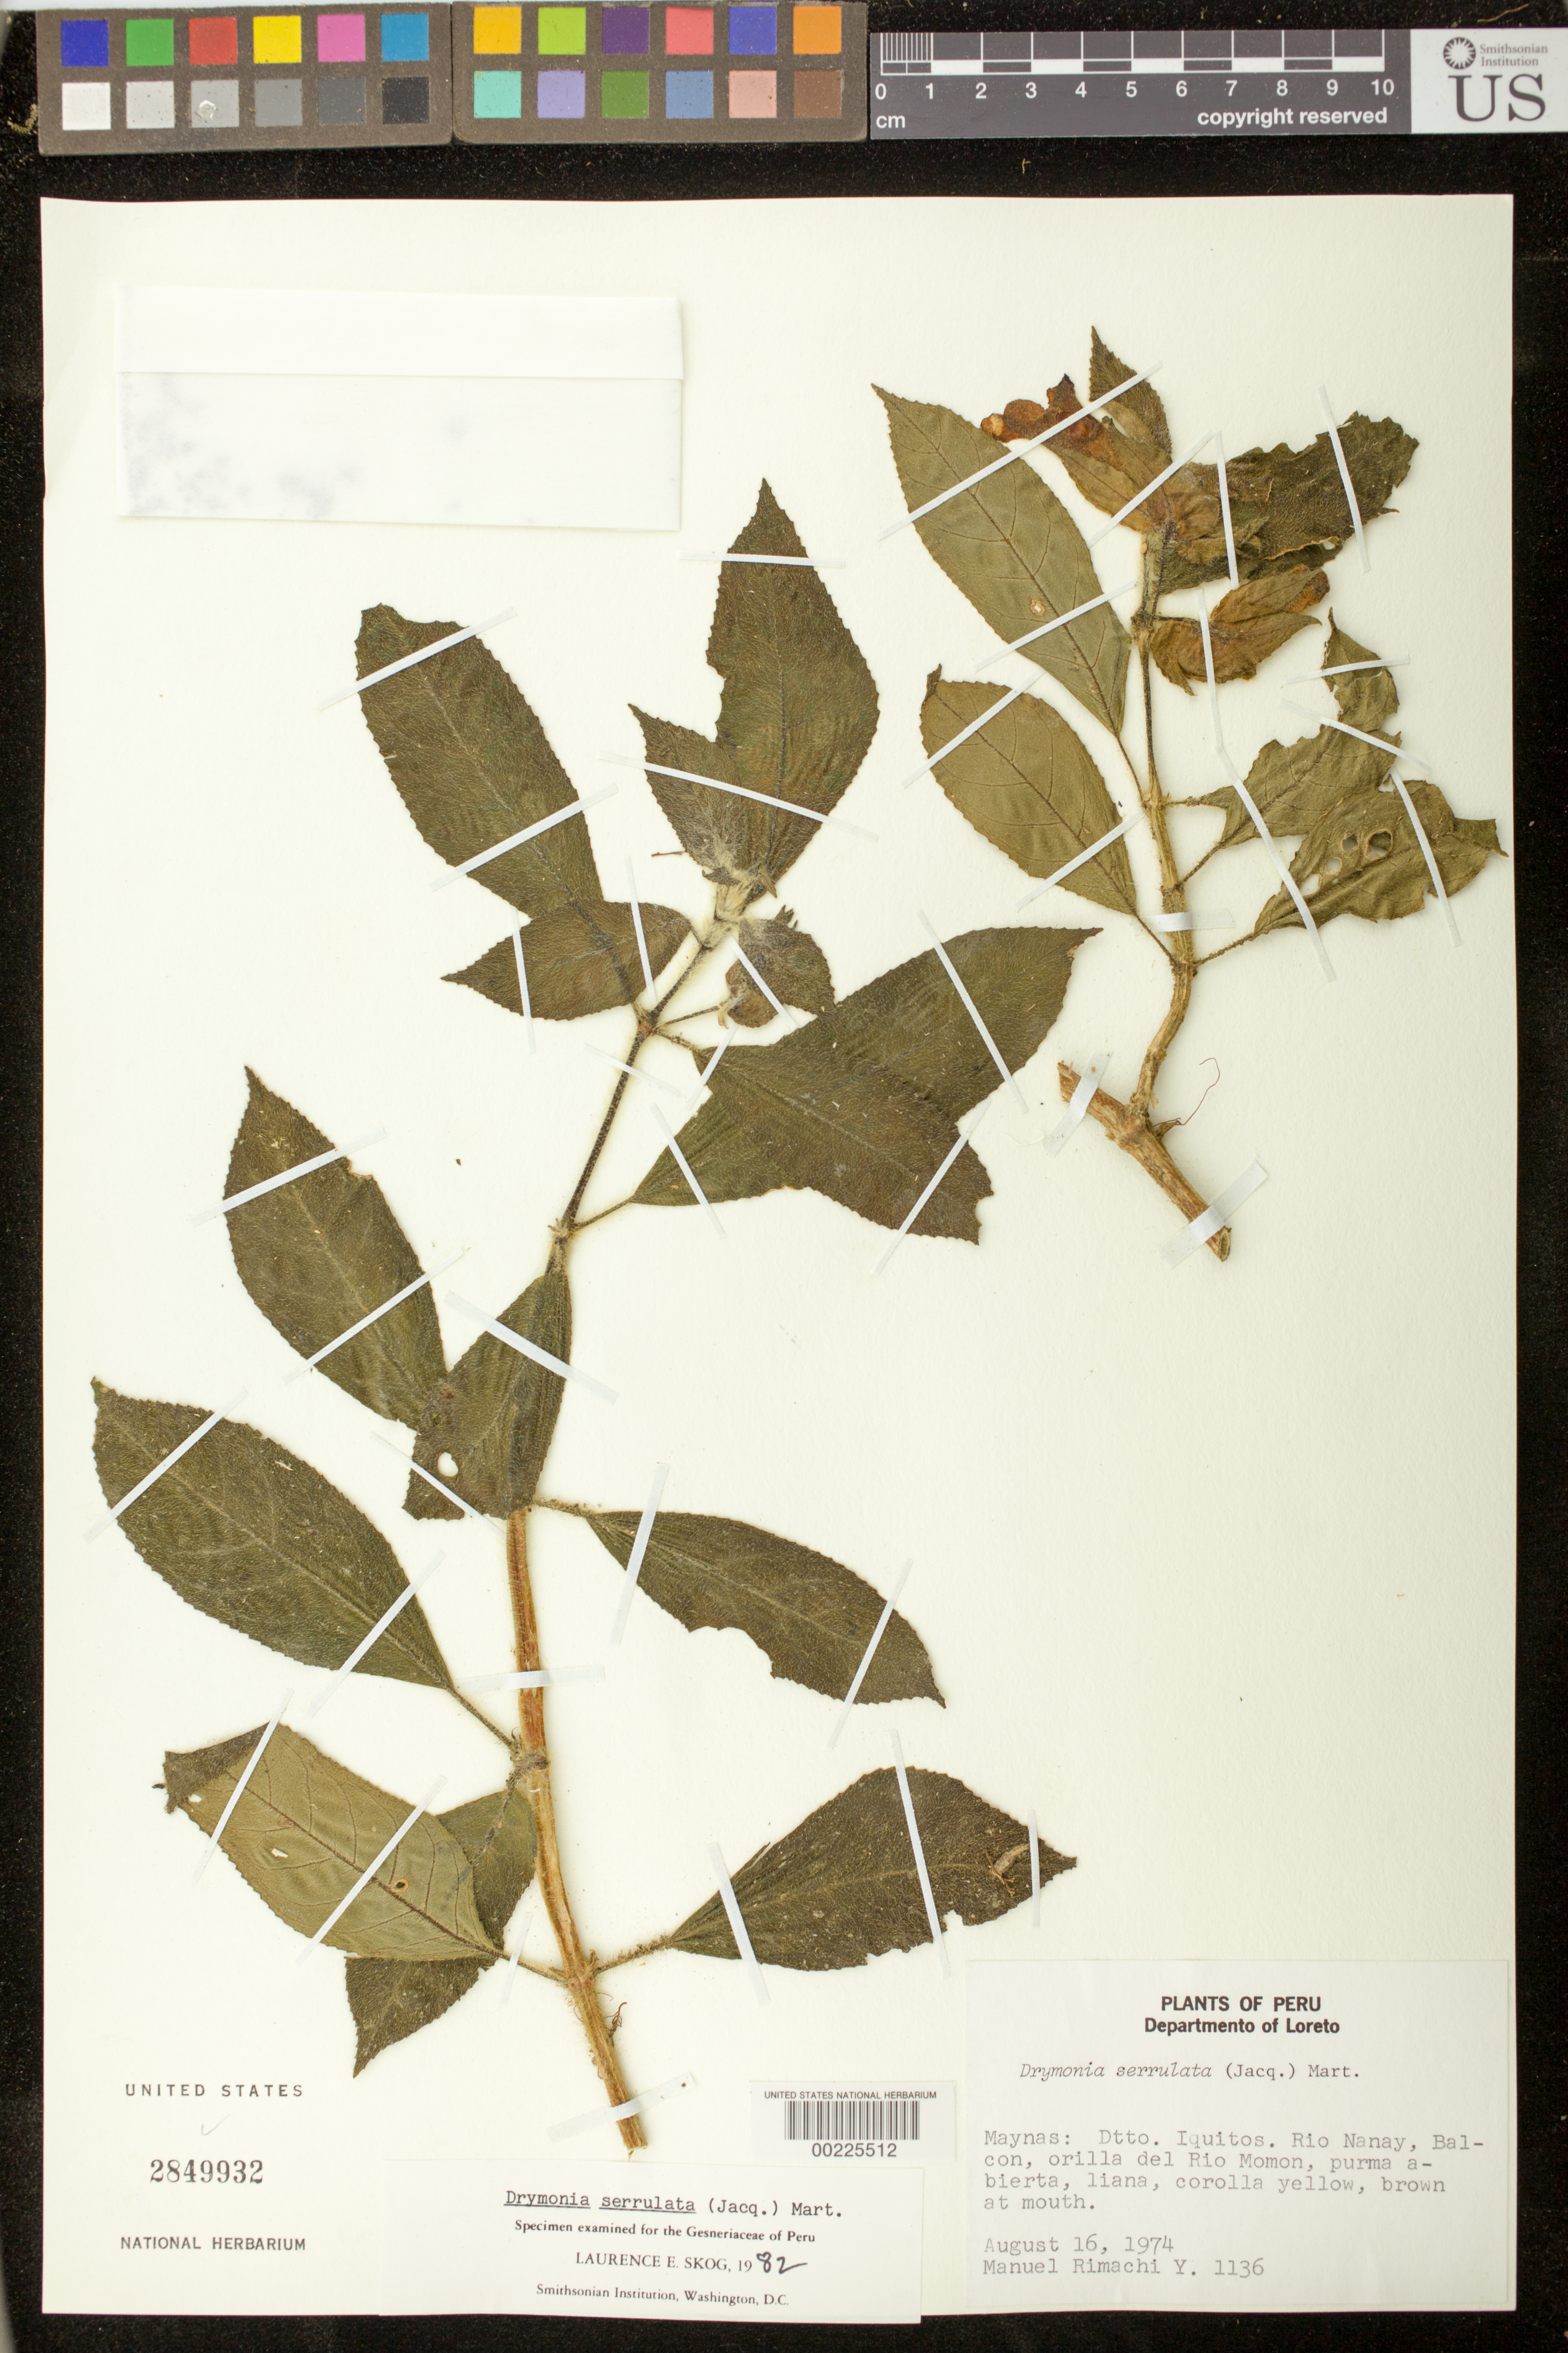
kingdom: Plantae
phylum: Tracheophyta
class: Magnoliopsida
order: Lamiales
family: Gesneriaceae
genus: Drymonia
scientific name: Drymonia serrulata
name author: (Jacq.) Mart.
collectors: M. Rimachi Y.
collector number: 1136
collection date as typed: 16 Aug 1974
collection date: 1974-08-16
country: Peru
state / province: Loreto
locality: Prov. Maynas, Dtto. Iquitos, Rio Nanay, Balcon, bank of Rio Momon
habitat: purma abierta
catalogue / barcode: US 2849932